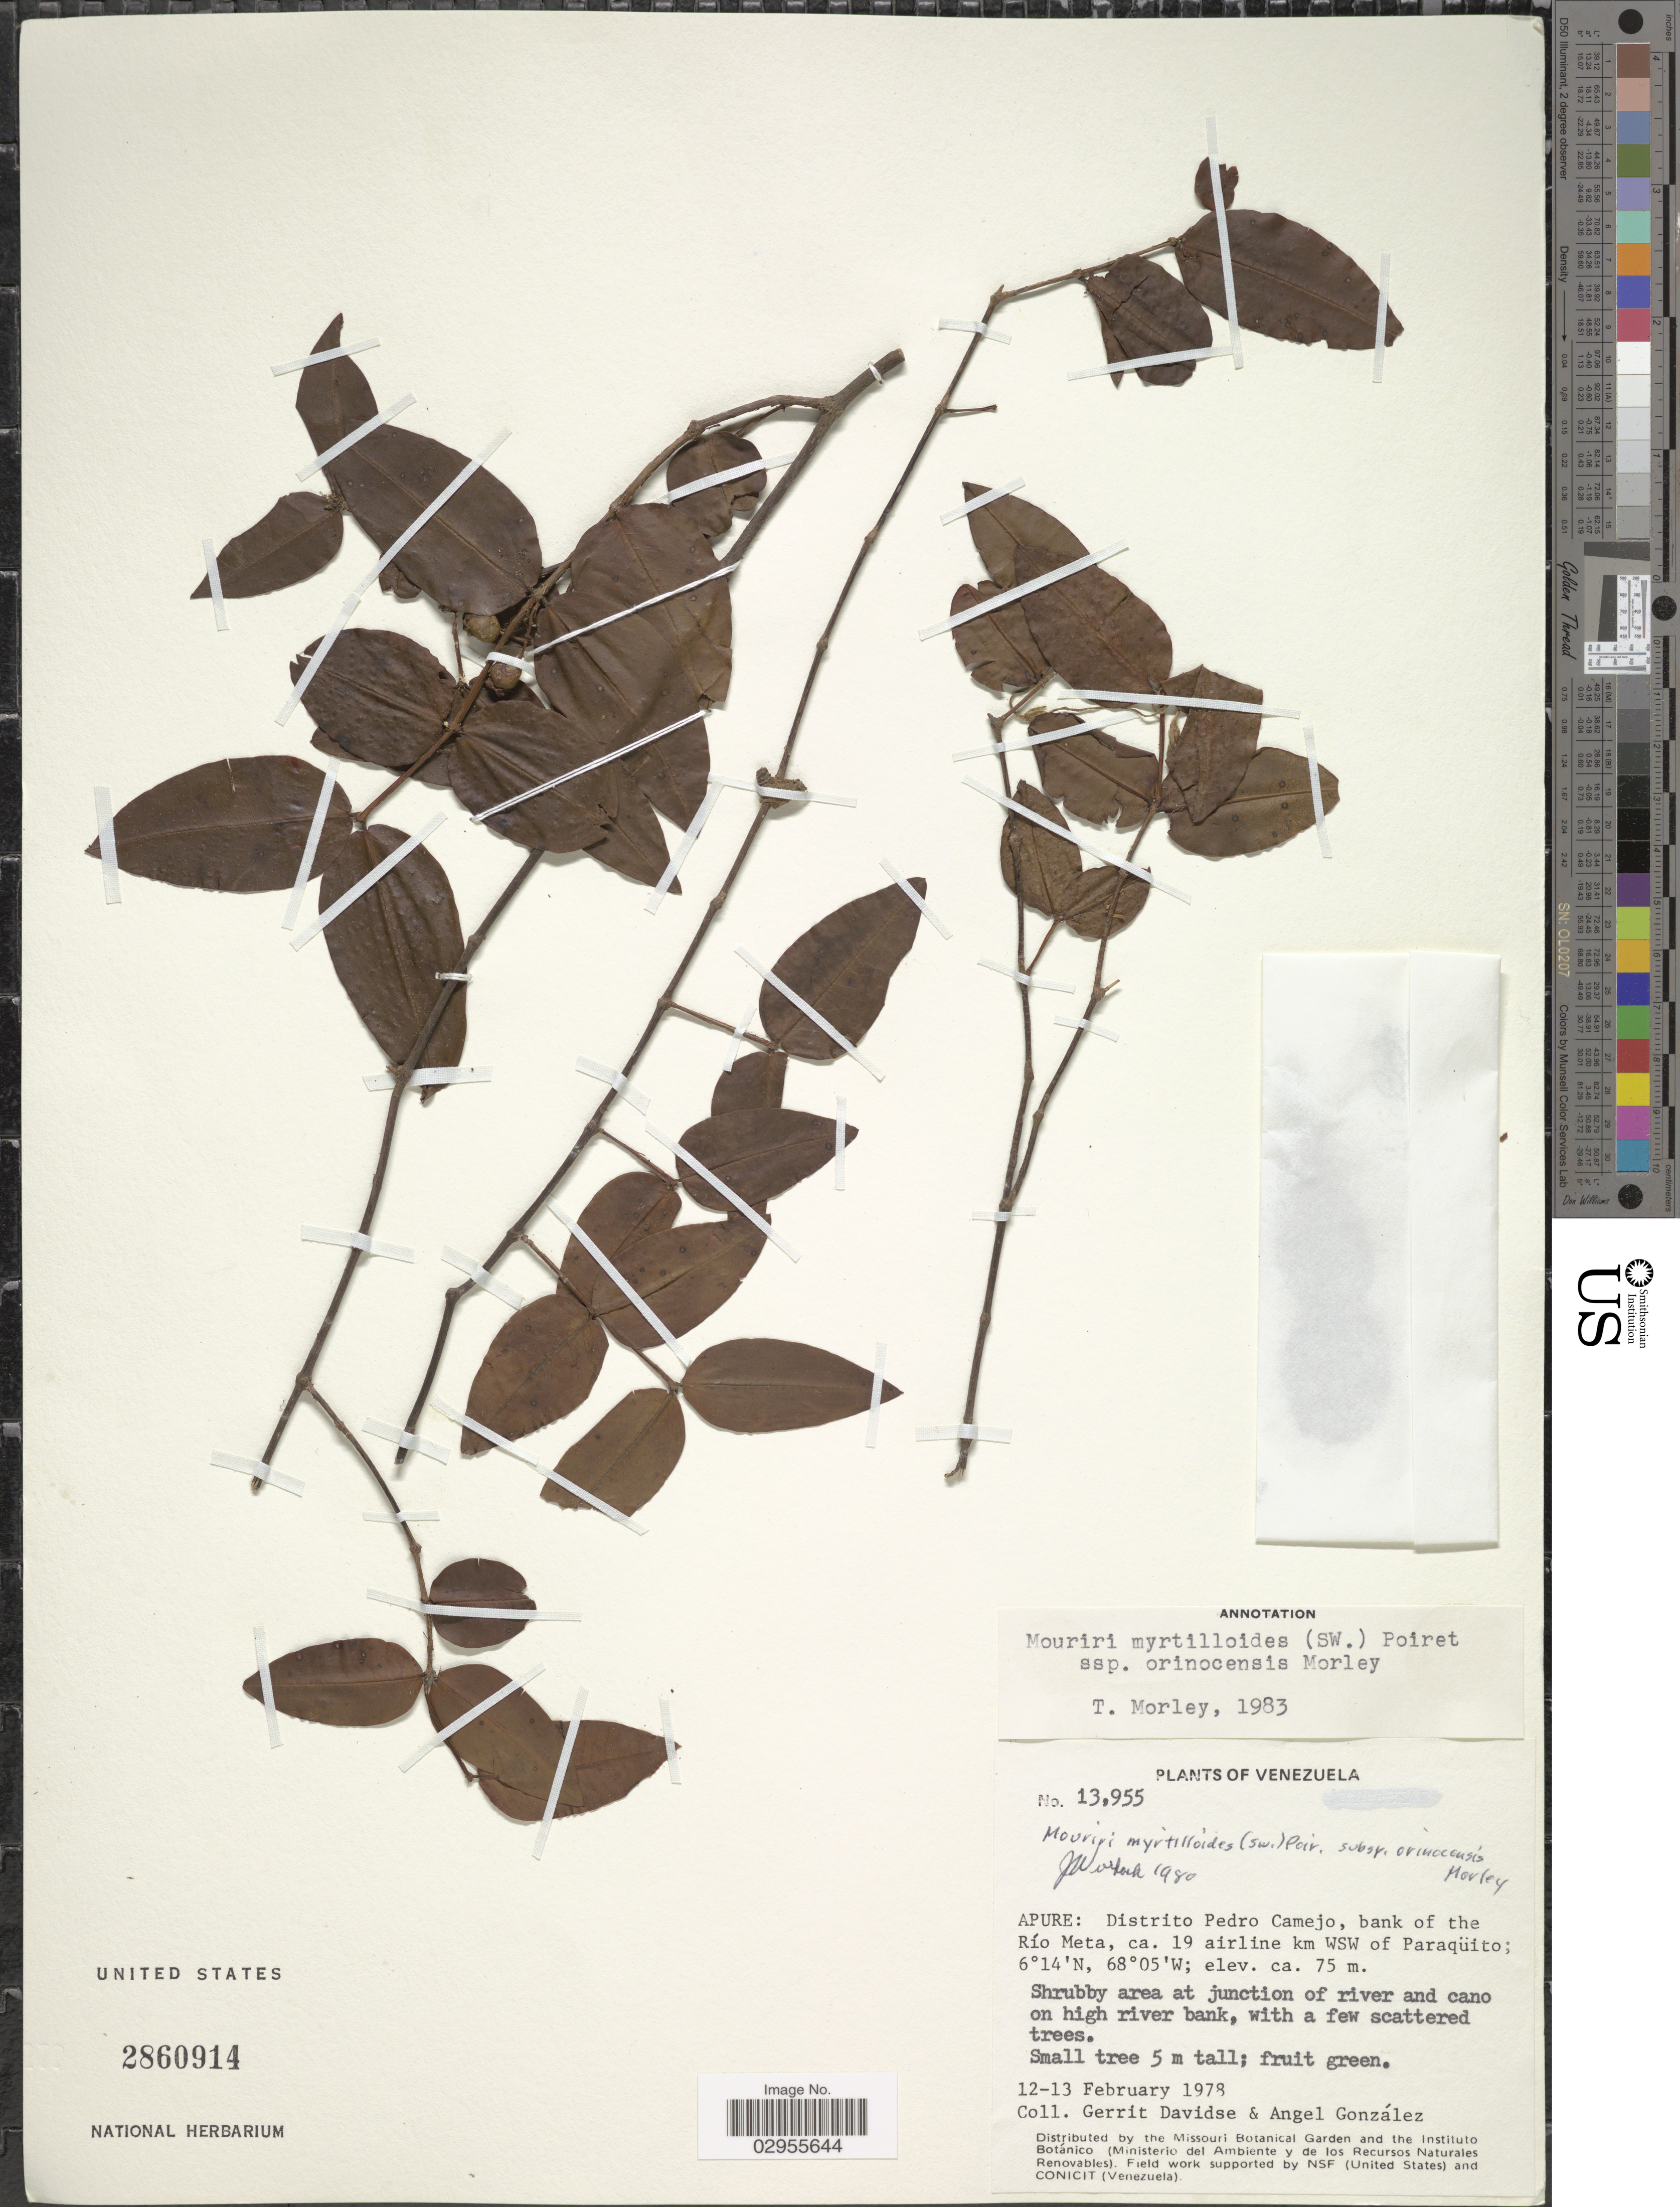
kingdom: Plantae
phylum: Tracheophyta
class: Magnoliopsida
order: Myrtales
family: Melastomataceae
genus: Mouriri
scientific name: Mouriri myrtilloides subsp. parvifolia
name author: (Benth.) Morley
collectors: G. Davidse & A. C. González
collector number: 13955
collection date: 1978-02-12/1978-02-13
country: Venezuela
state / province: Apure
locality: Distrito Pedro Camejo, bank of the Río Meta, ca. 19 airline km WSW of Paraqüito.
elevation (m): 75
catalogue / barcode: US 2860914